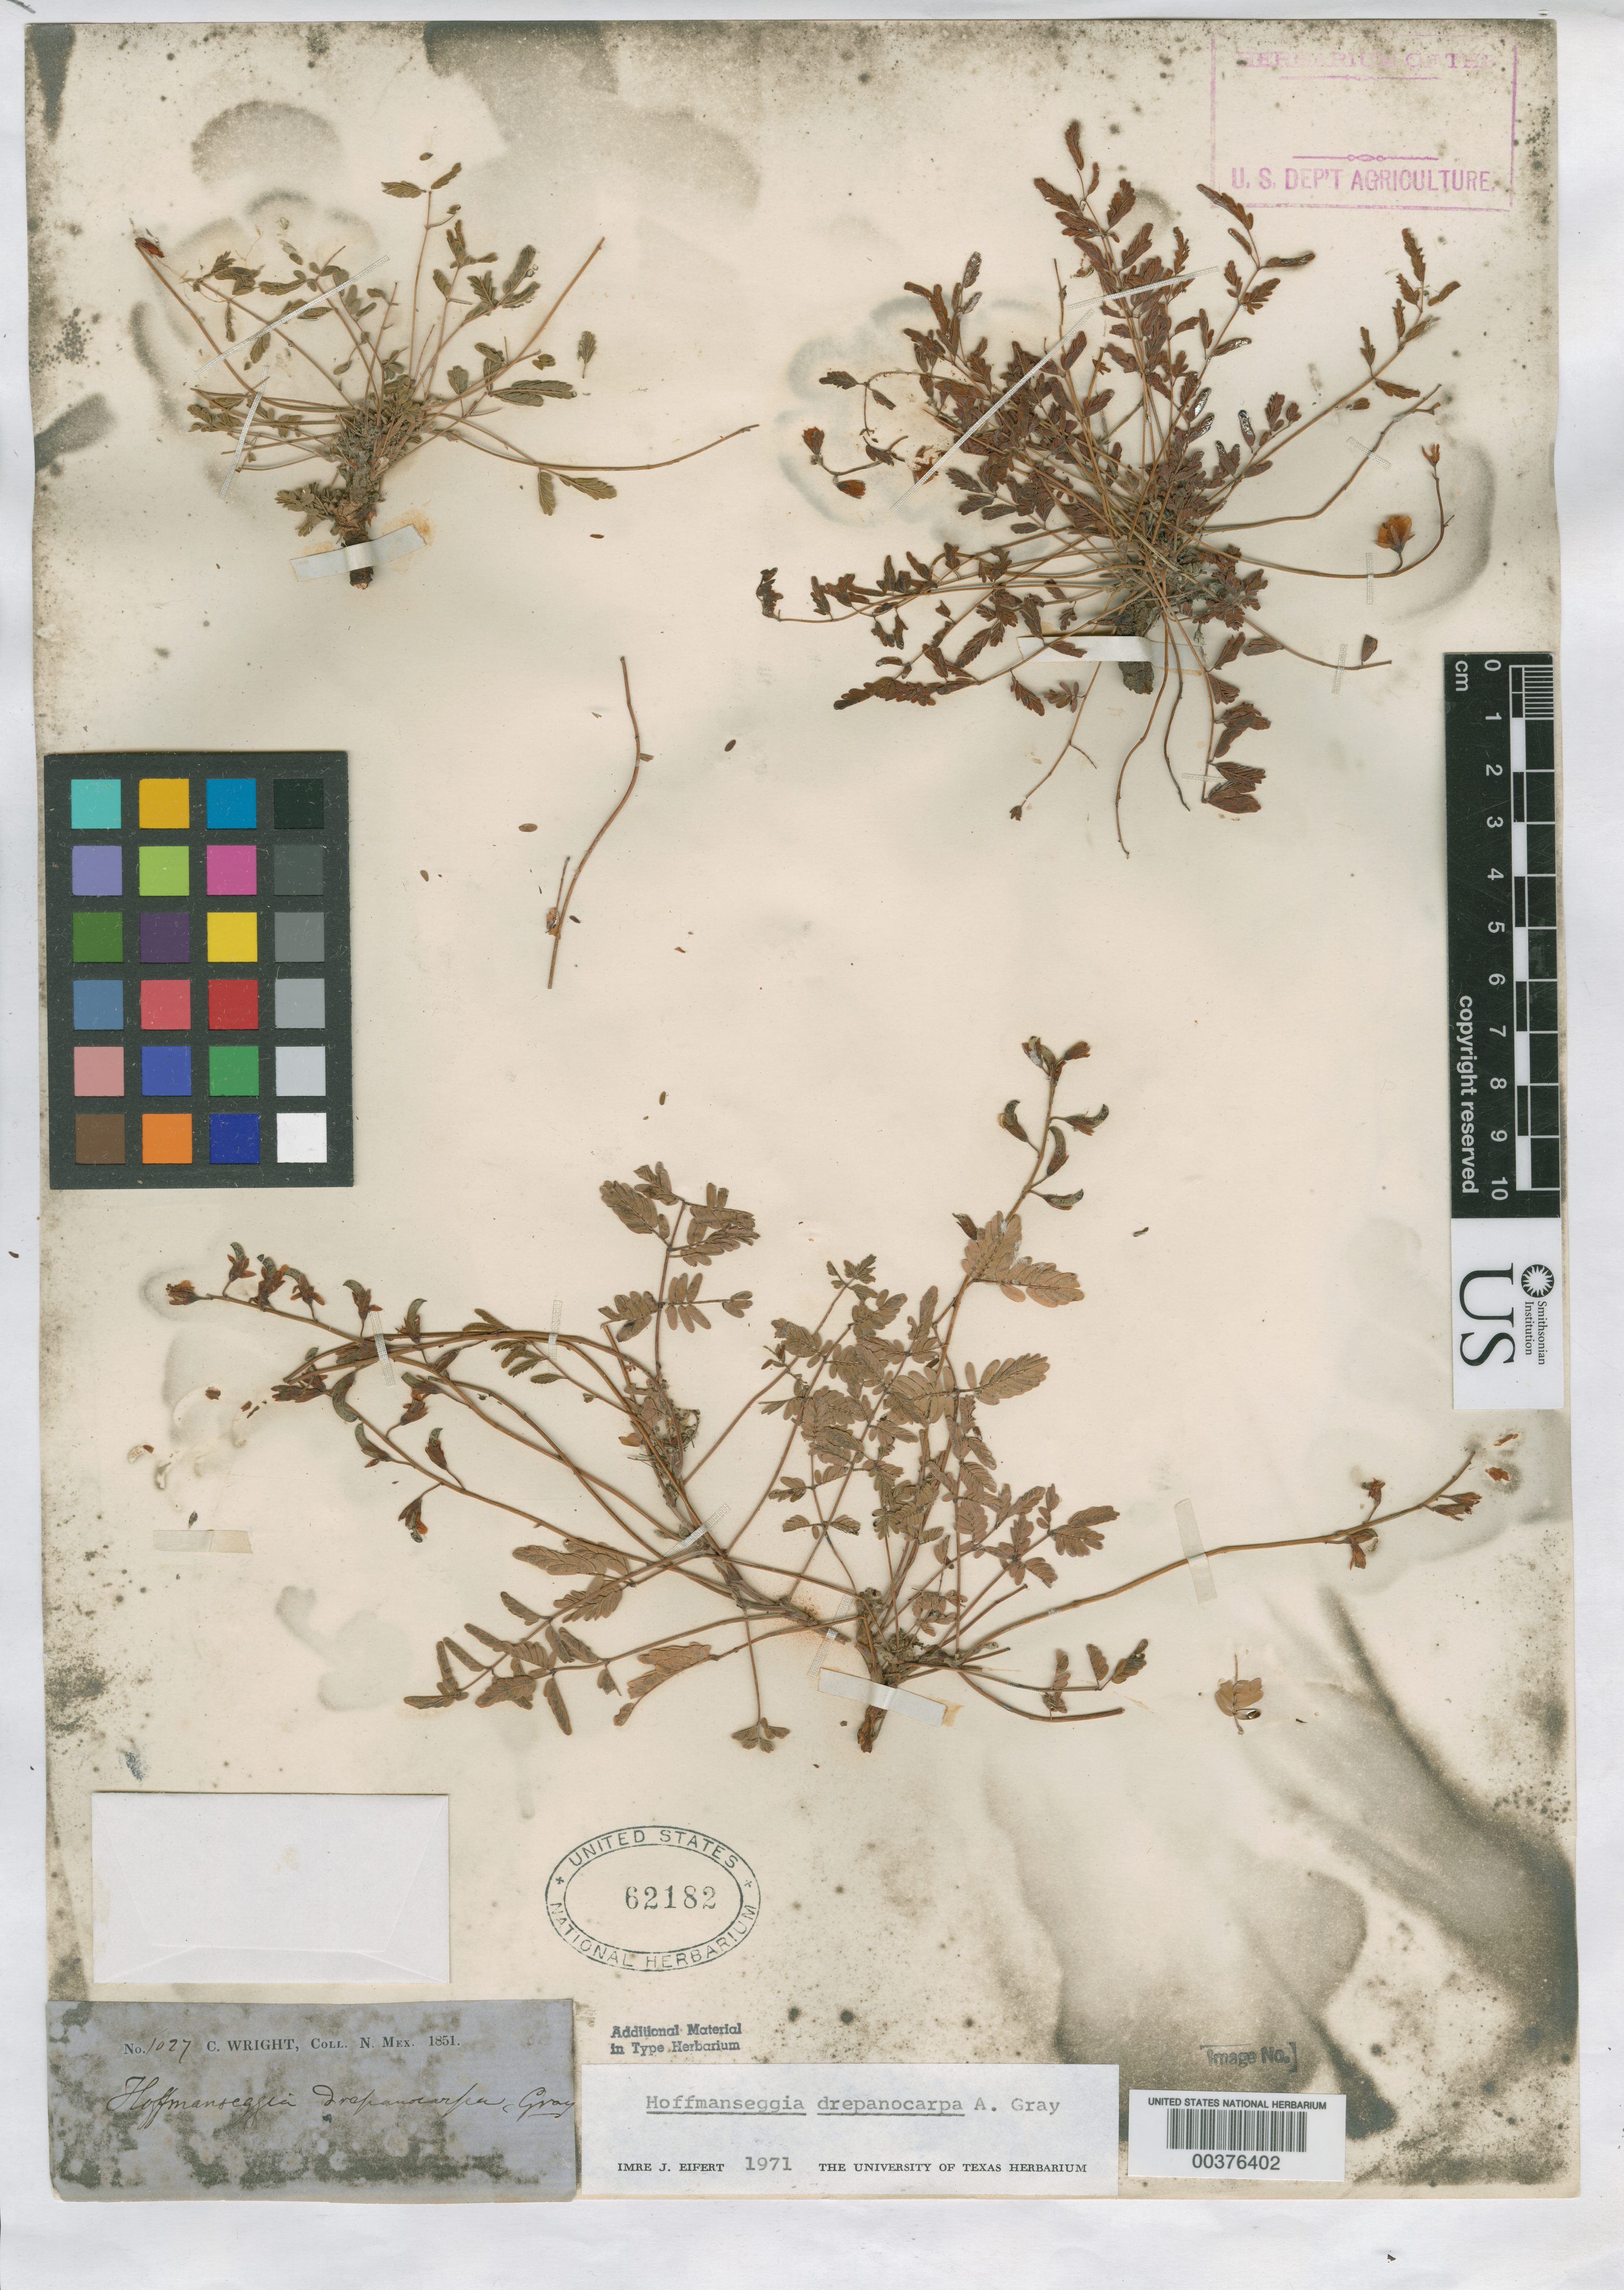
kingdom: Plantae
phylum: Tracheophyta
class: Magnoliopsida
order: Fabales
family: Fabaceae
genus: Hoffmannseggia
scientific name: Hoffmannseggia drepanocarpa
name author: A. Gray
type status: Type Collection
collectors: C. Wright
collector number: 1027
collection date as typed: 1851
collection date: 1851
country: United States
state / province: New Mexico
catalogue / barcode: US 62182